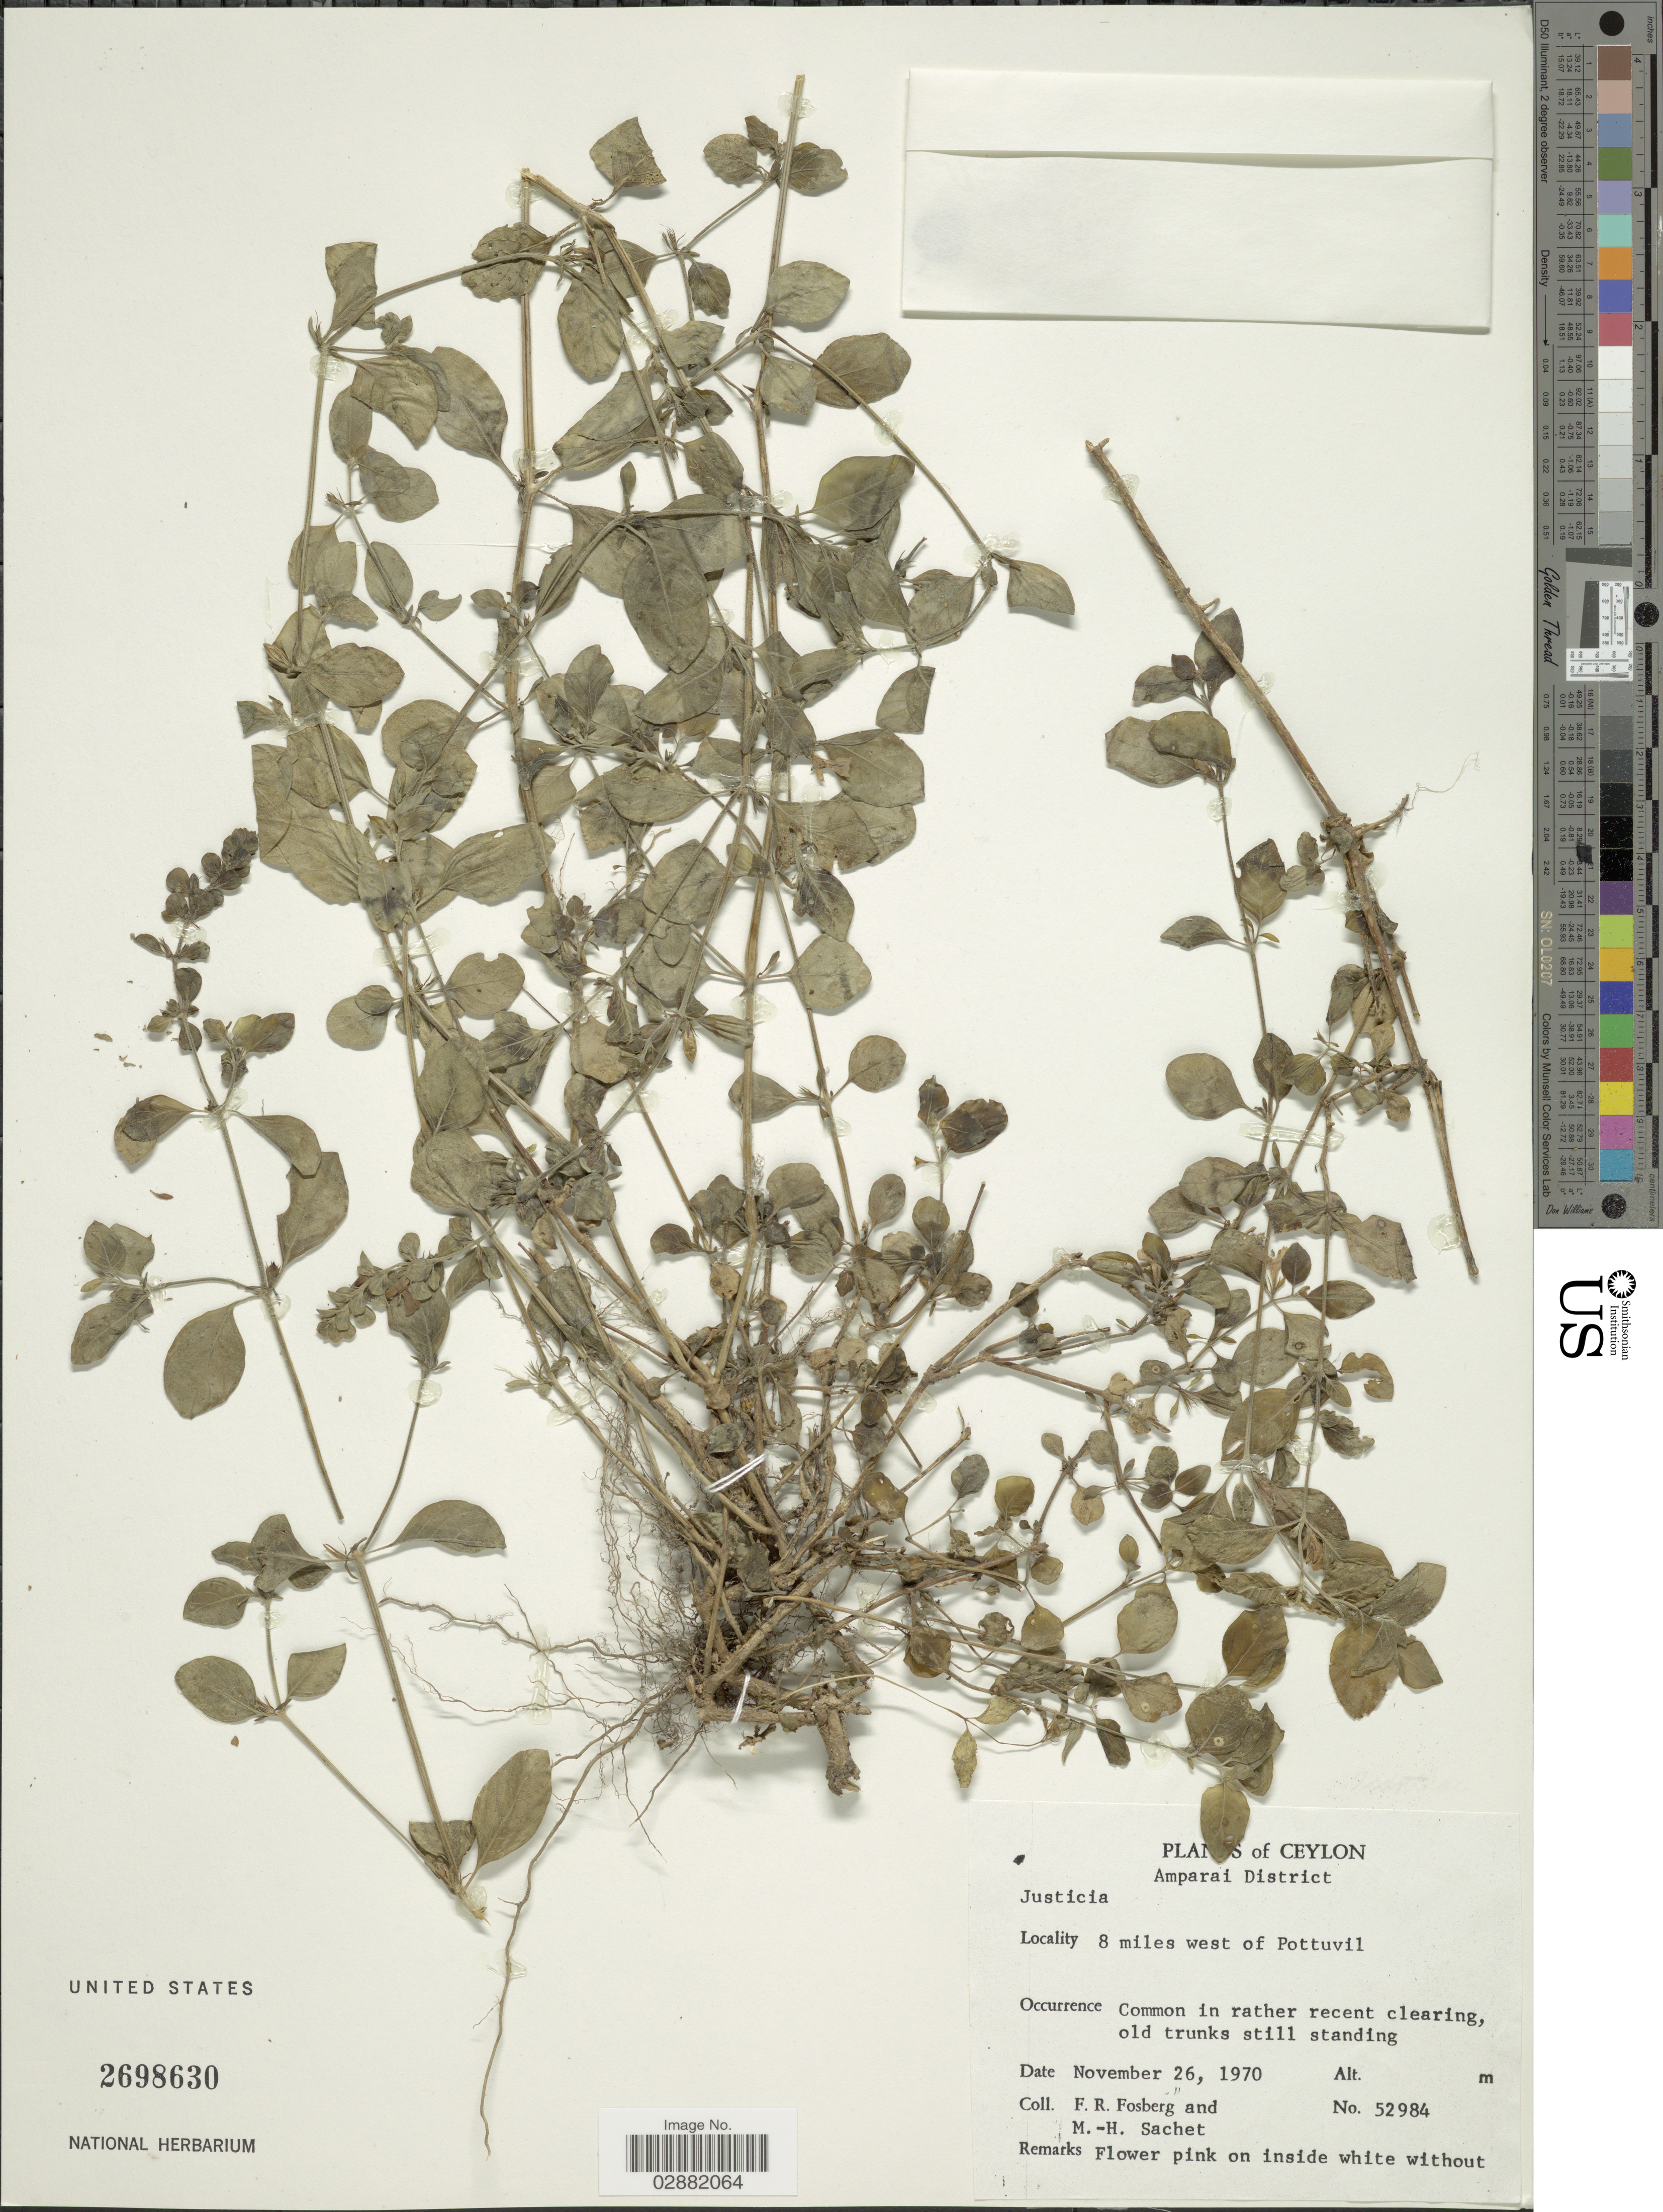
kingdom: Plantae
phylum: Tracheophyta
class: Magnoliopsida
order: Lamiales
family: Acanthaceae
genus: Justicia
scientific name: Justicia prostrata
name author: Gamble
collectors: F. R. Fosberg & M.-H. Sachet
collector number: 52984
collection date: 1970-11-26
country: Sri Lanka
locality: Ceylon, Amparai District, 8 miles west of Pottuvil.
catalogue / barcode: US 2698630